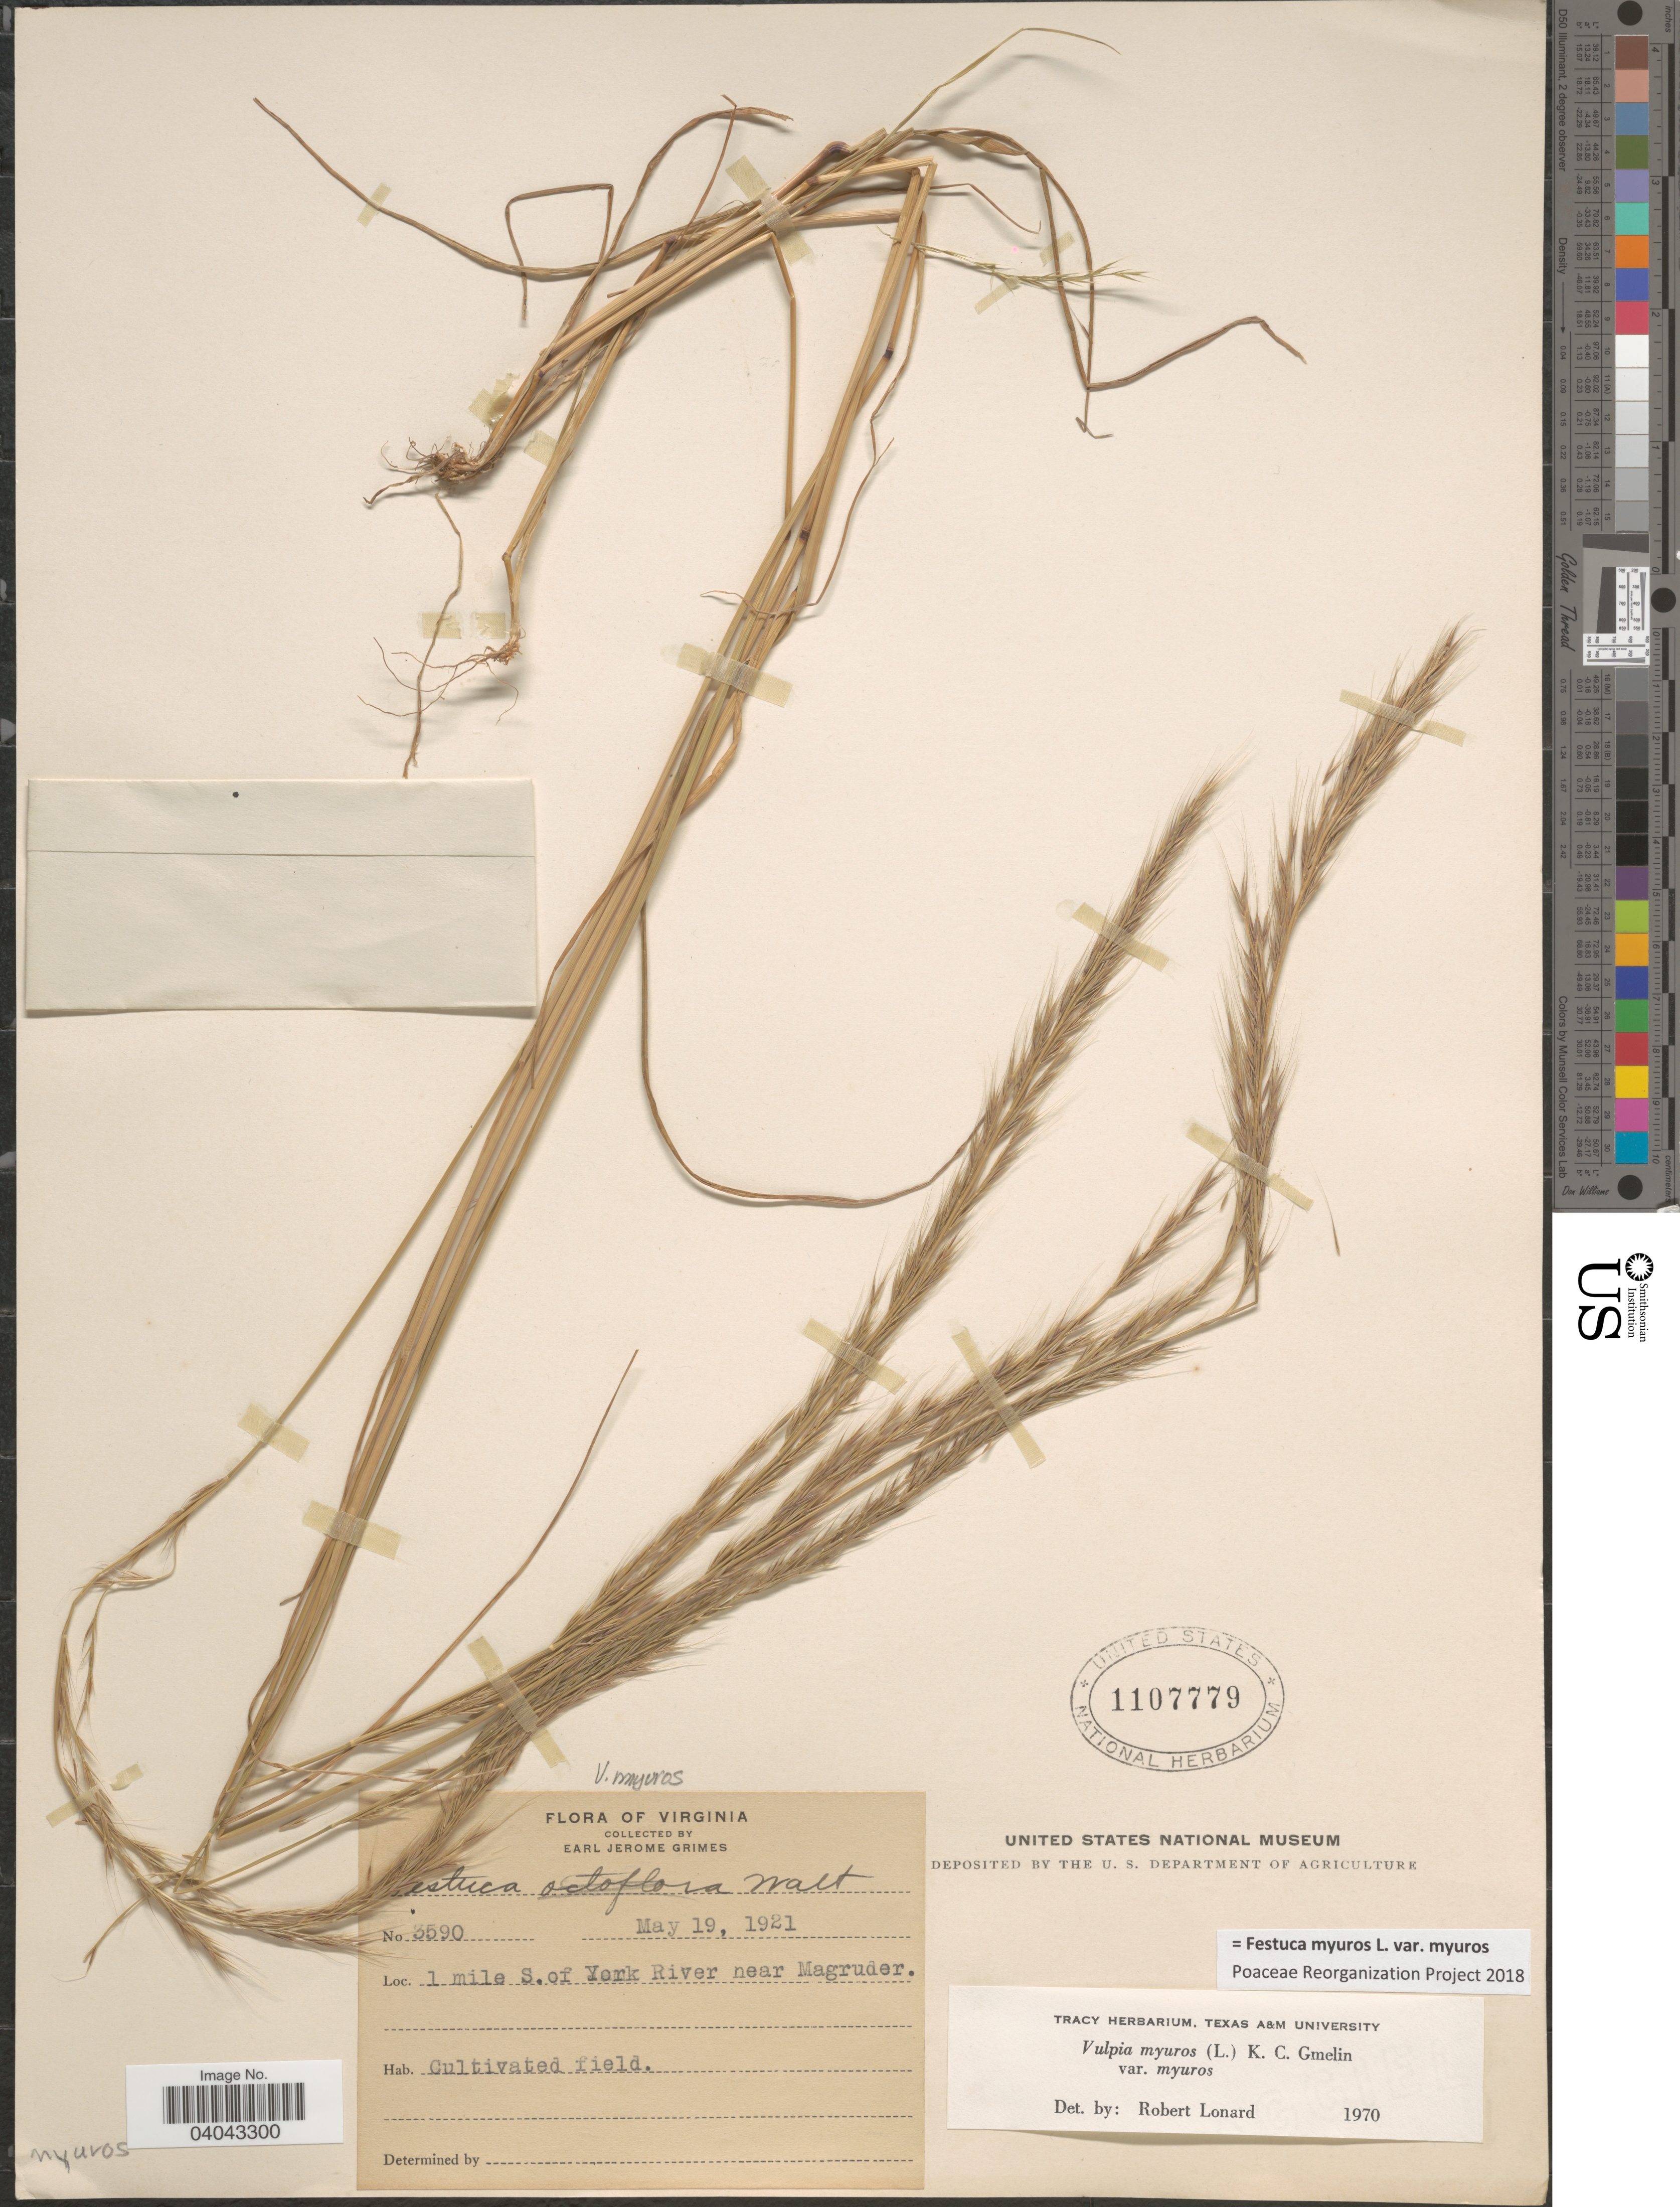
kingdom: Plantae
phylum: Tracheophyta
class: Liliopsida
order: Poales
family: Poaceae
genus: Festuca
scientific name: Festuca myuros var. myuros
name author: L.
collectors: E. J. Grimes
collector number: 3590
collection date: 1921-05-19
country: United States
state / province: Virginia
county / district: York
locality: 1 mile S. of York River near Magruder.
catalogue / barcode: US 1107779